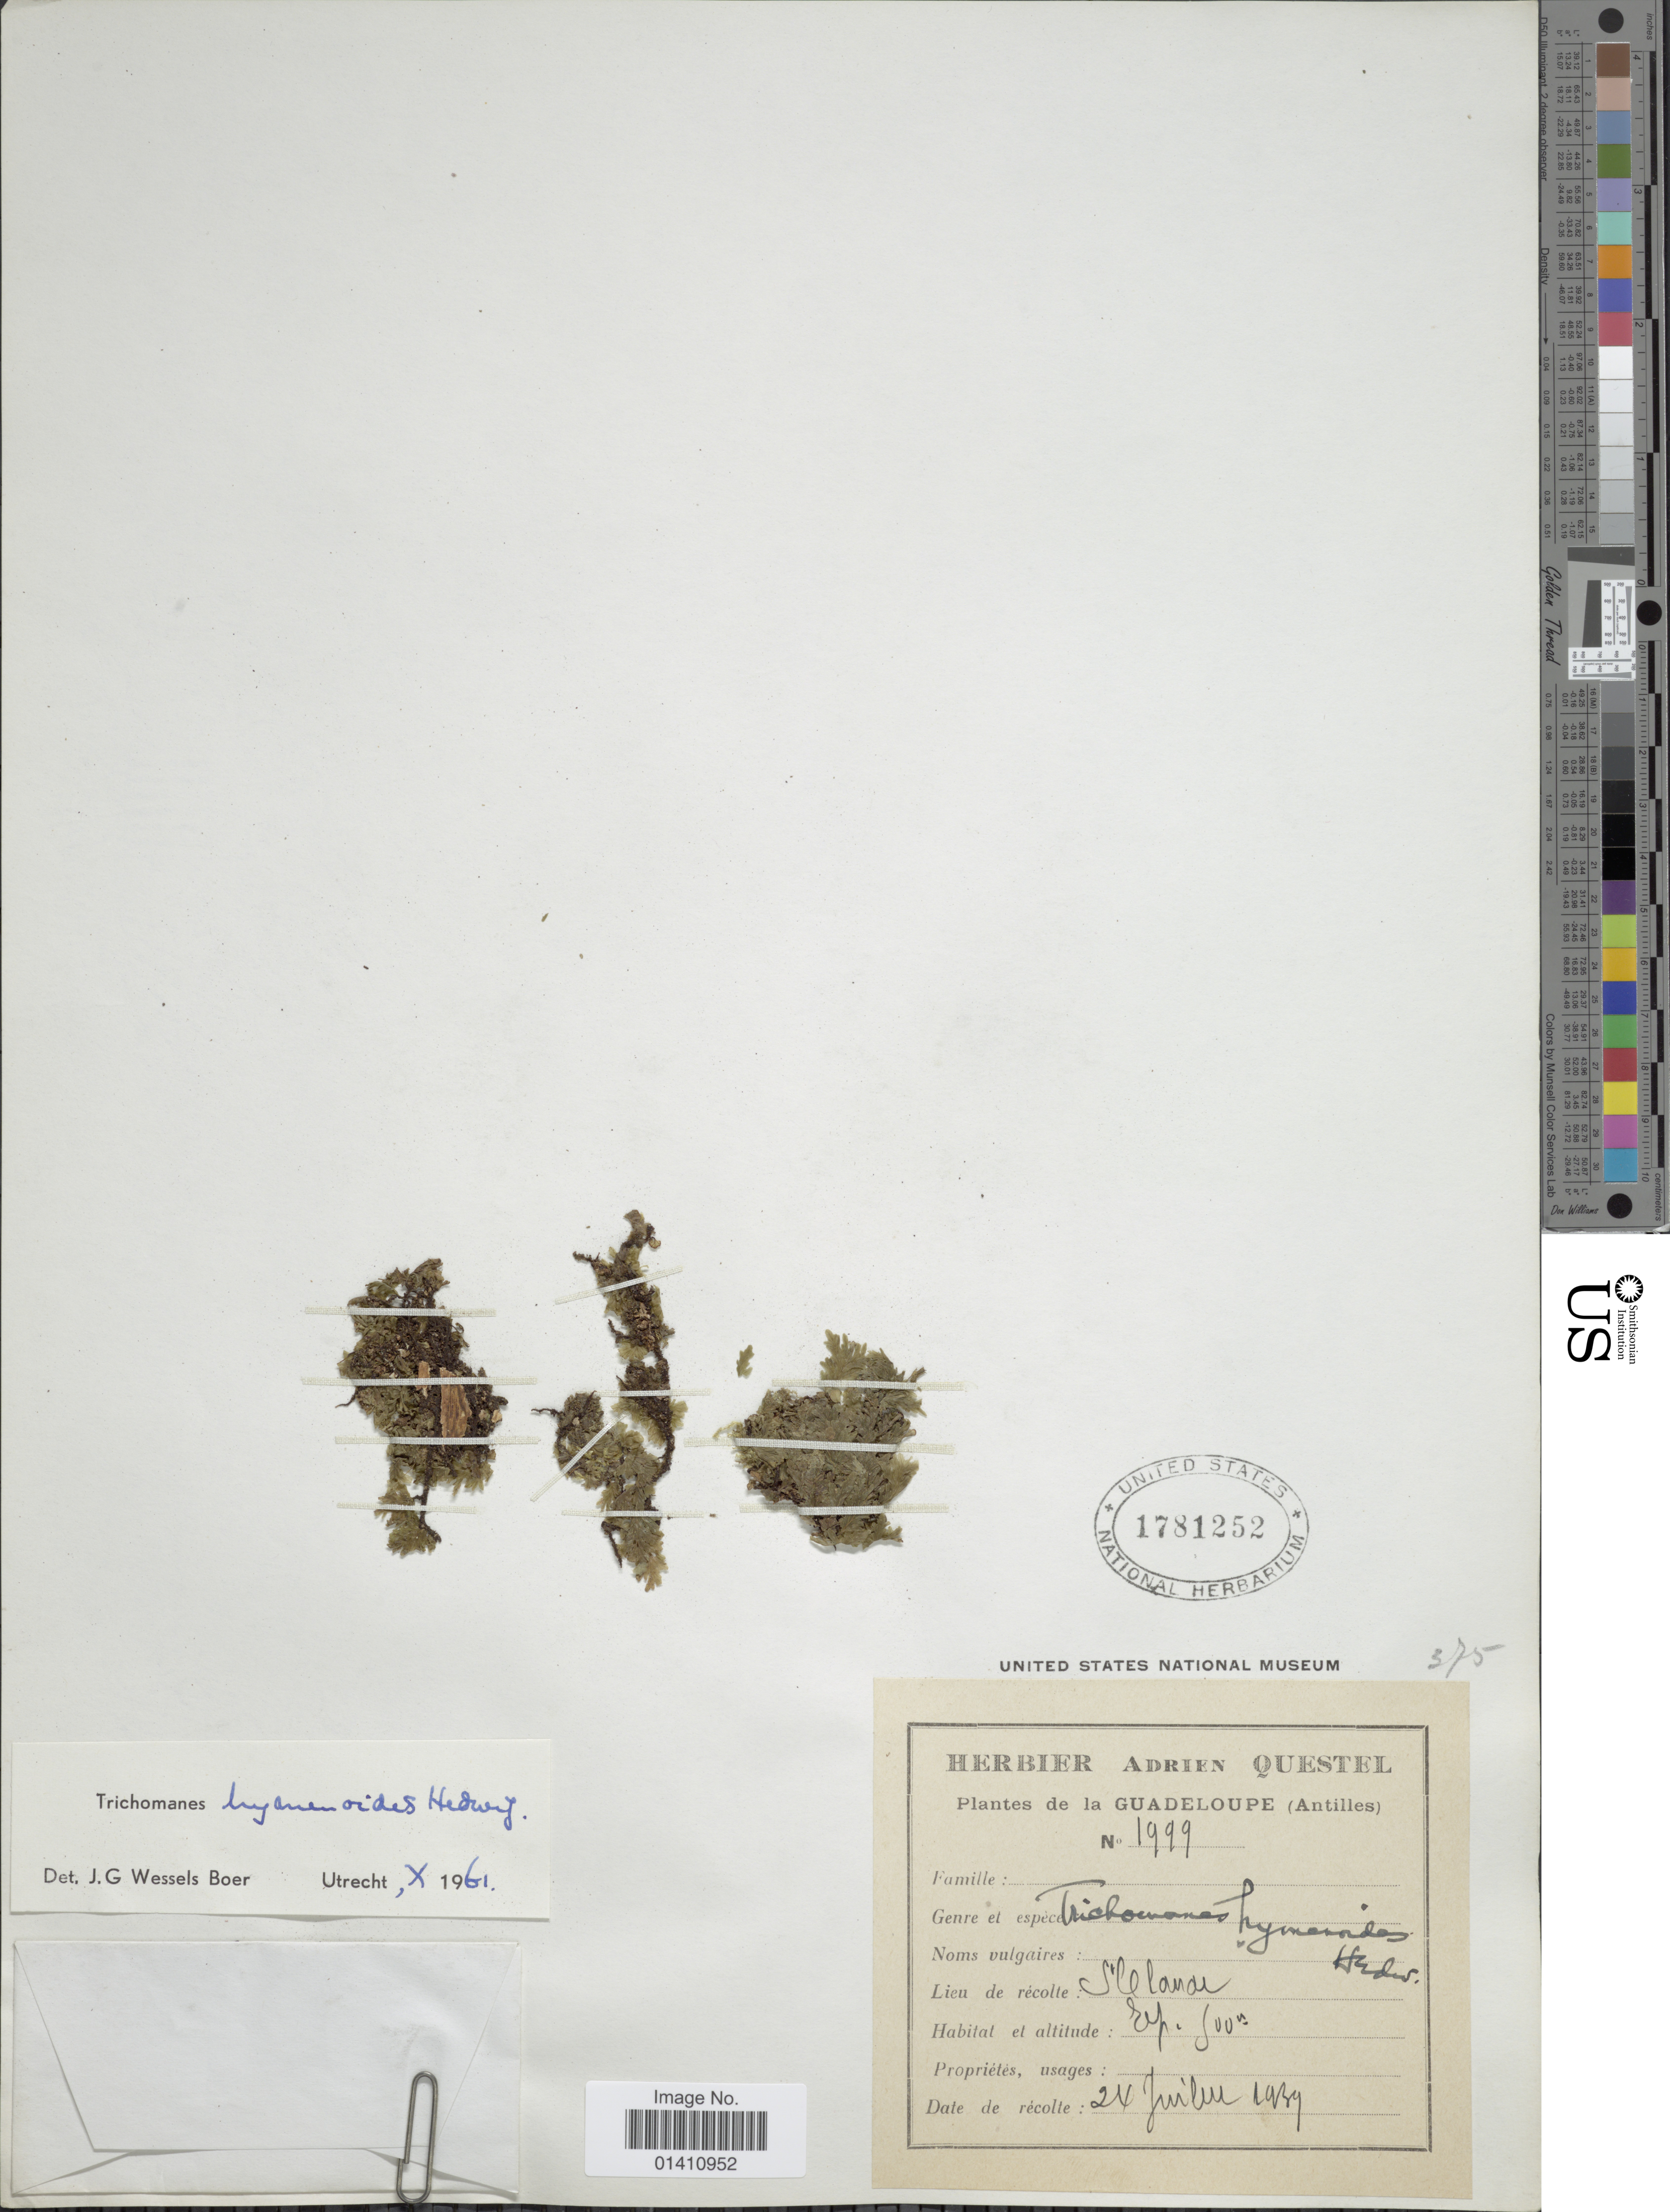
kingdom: Plantae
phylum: Tracheophyta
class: Polypodiopsida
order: Hymenophyllales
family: Hymenophyllaceae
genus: Didymoglossum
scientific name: Didymoglossum hymenoides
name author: (Hedw.) Copel.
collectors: A. Questel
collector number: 1999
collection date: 1939-07-24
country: Guadeloupe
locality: Antilles. St. La Lande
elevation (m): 500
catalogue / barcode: US 1781252